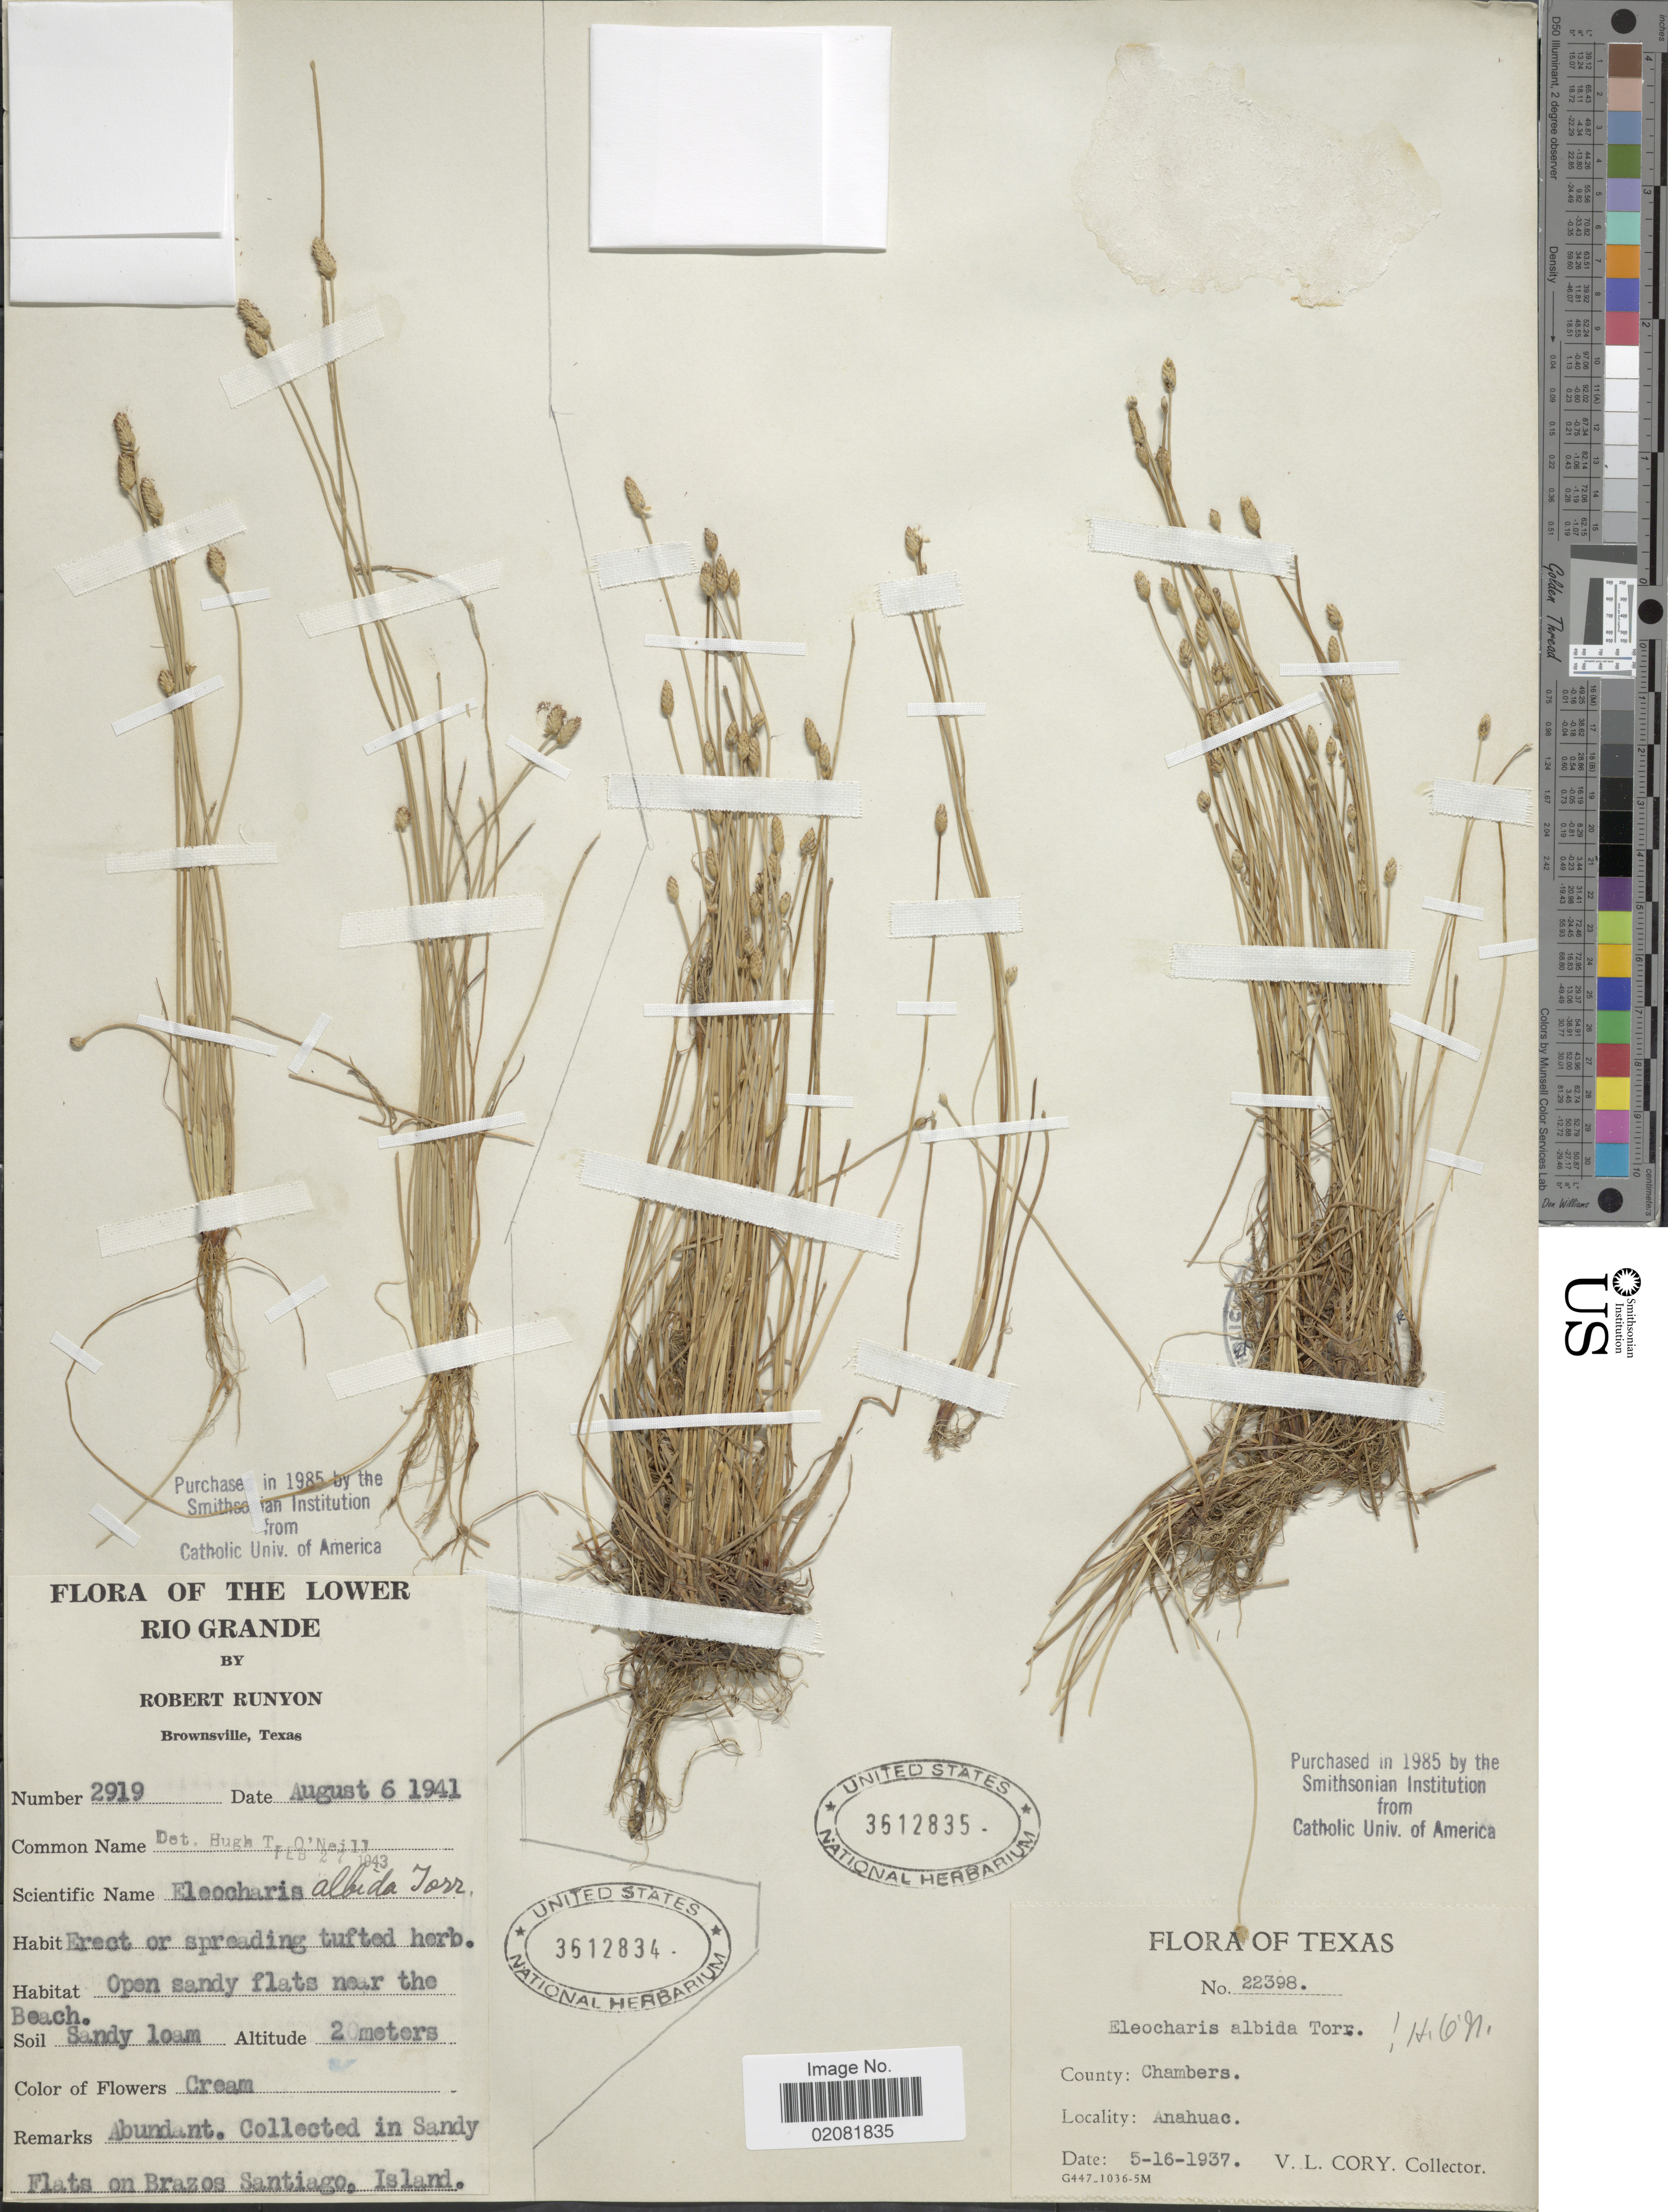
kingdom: Plantae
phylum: Tracheophyta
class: Liliopsida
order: Poales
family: Cyperaceae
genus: Eleocharis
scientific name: Eleocharis albida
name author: Torr.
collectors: R. Runyon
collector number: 2919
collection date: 1941-08-06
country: United States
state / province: Texas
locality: The Lower Rio Grande. Open sandy Flats on Brazos Santiago. Island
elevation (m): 20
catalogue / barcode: US 3612834-2